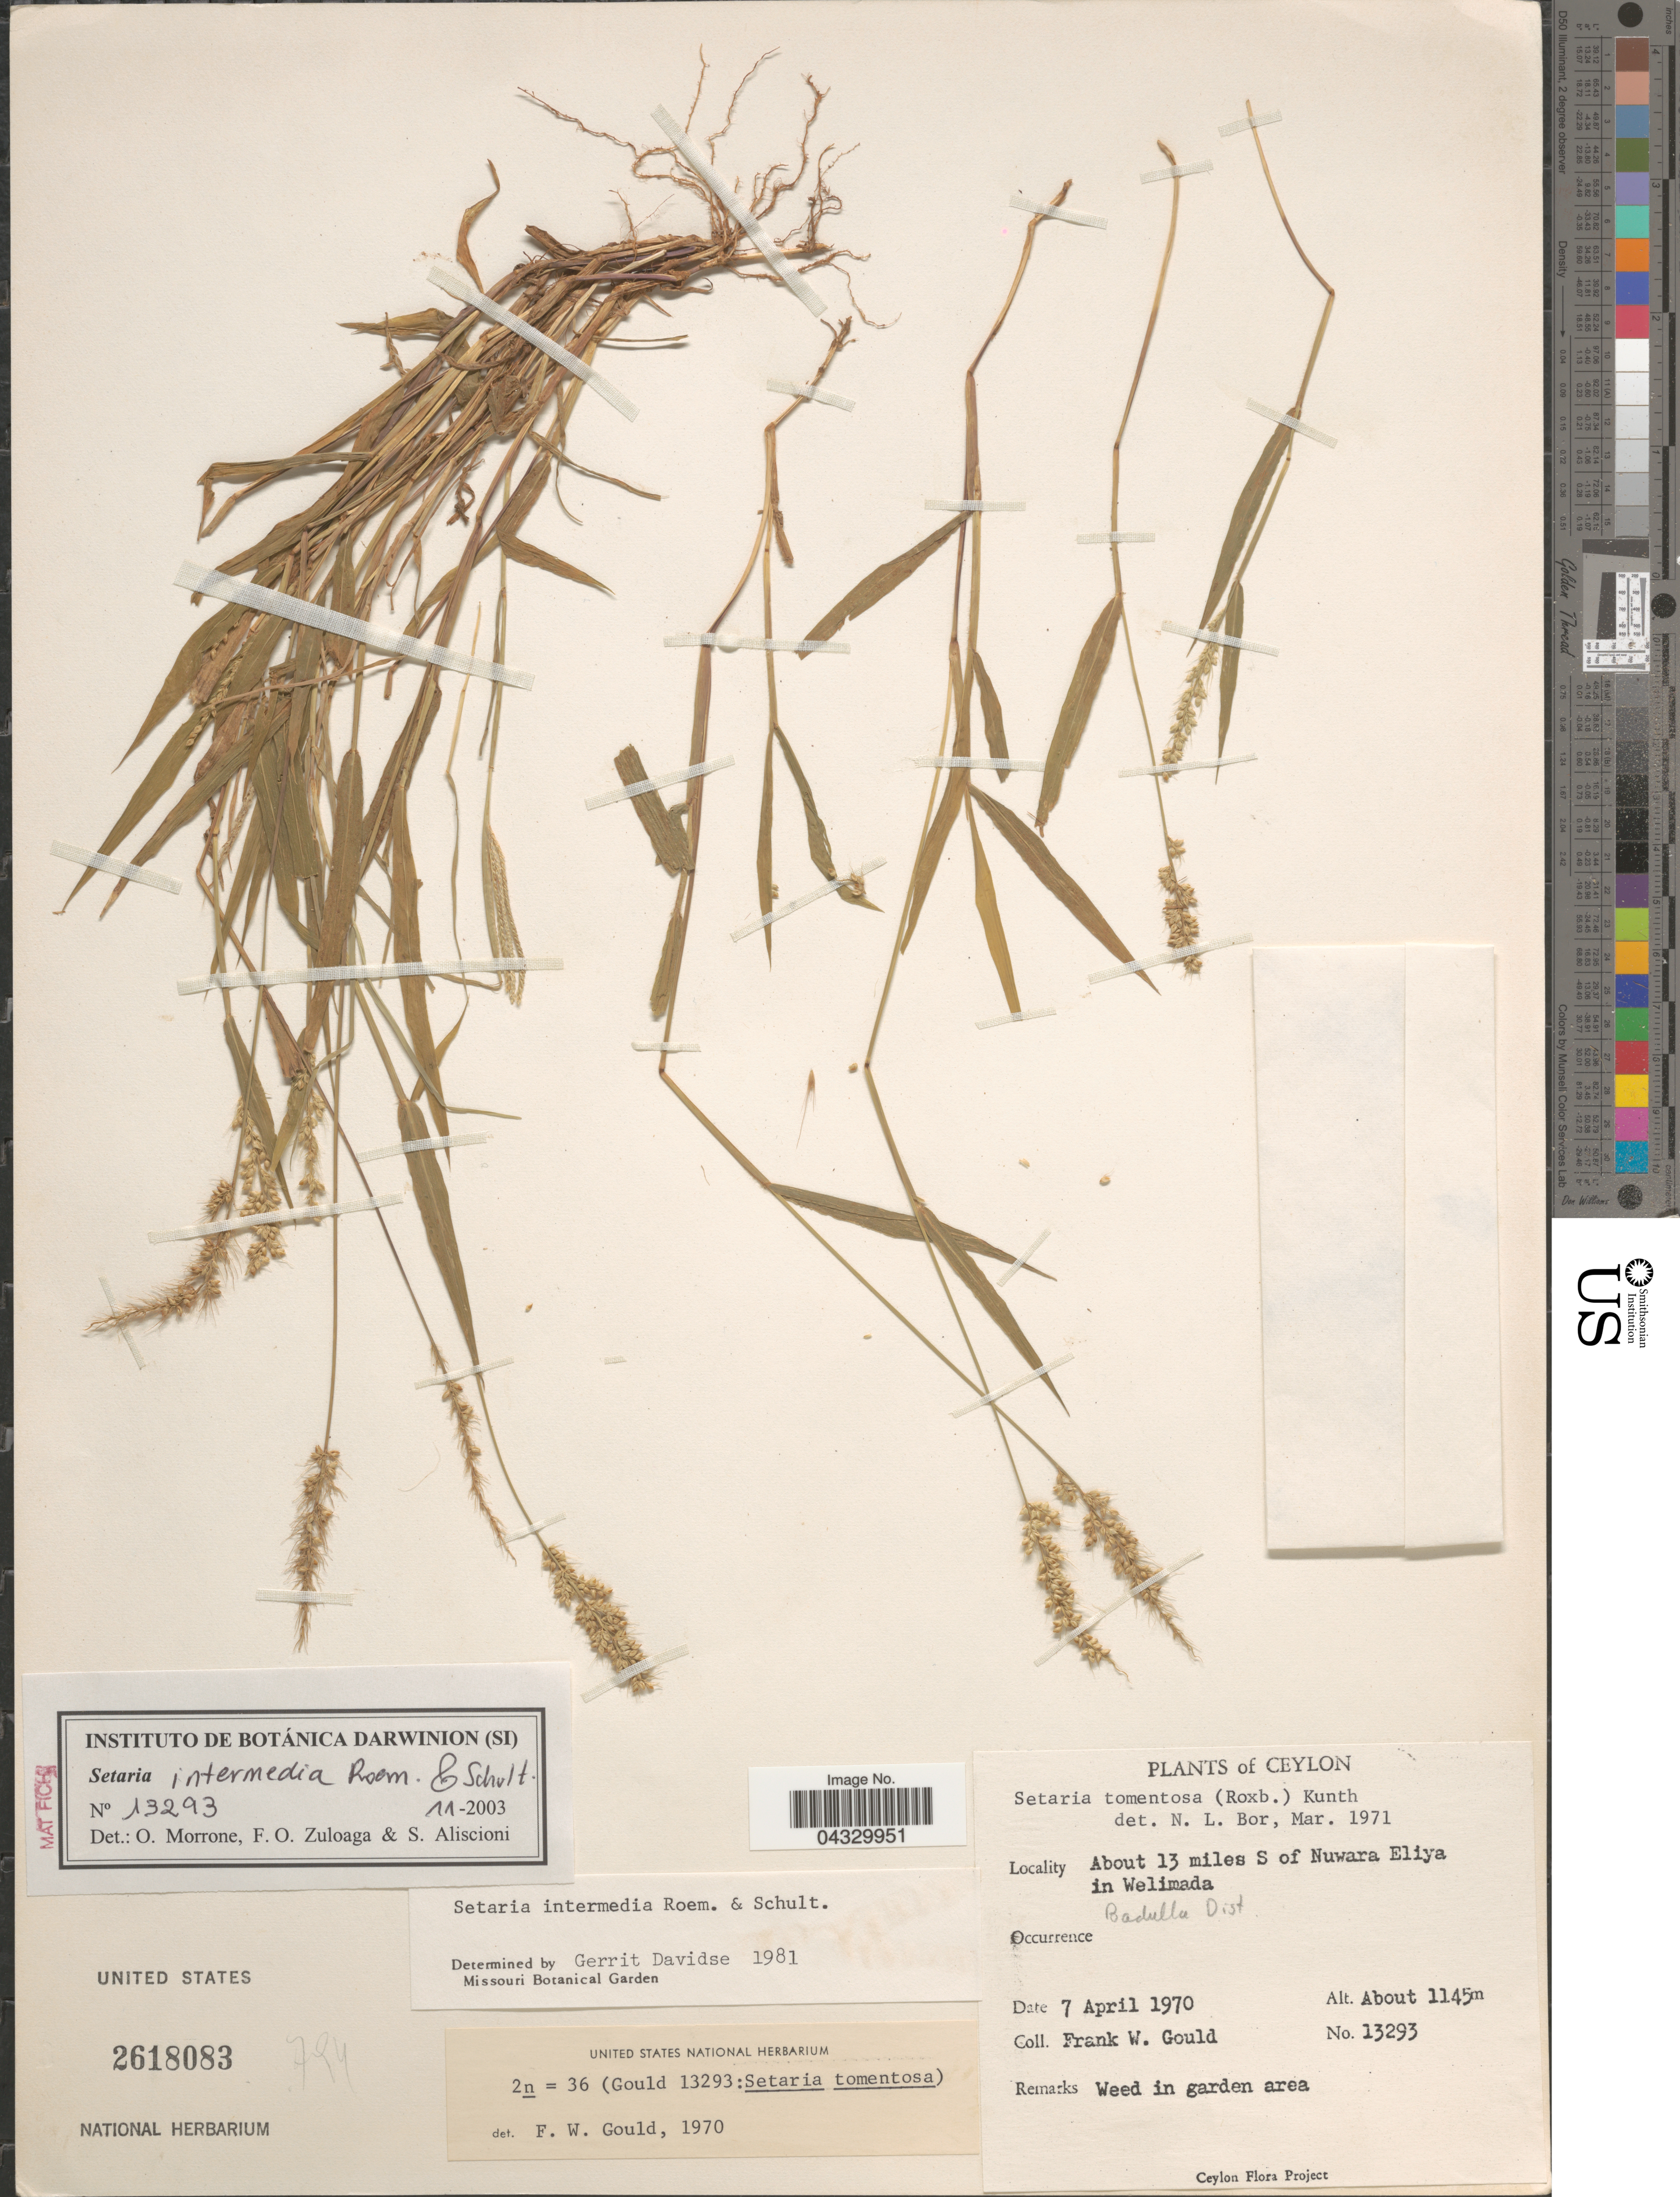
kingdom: Plantae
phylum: Tracheophyta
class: Liliopsida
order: Poales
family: Poaceae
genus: Setaria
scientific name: Setaria intermedia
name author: Roem. & Schult.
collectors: F. W. Gould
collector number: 13293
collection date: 1970-04-07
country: Sri Lanka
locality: Ceylon. About 13 miles S of Nuwara Eliya in Welimada. Badulla Dist.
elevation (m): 1145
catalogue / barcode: US 2618083